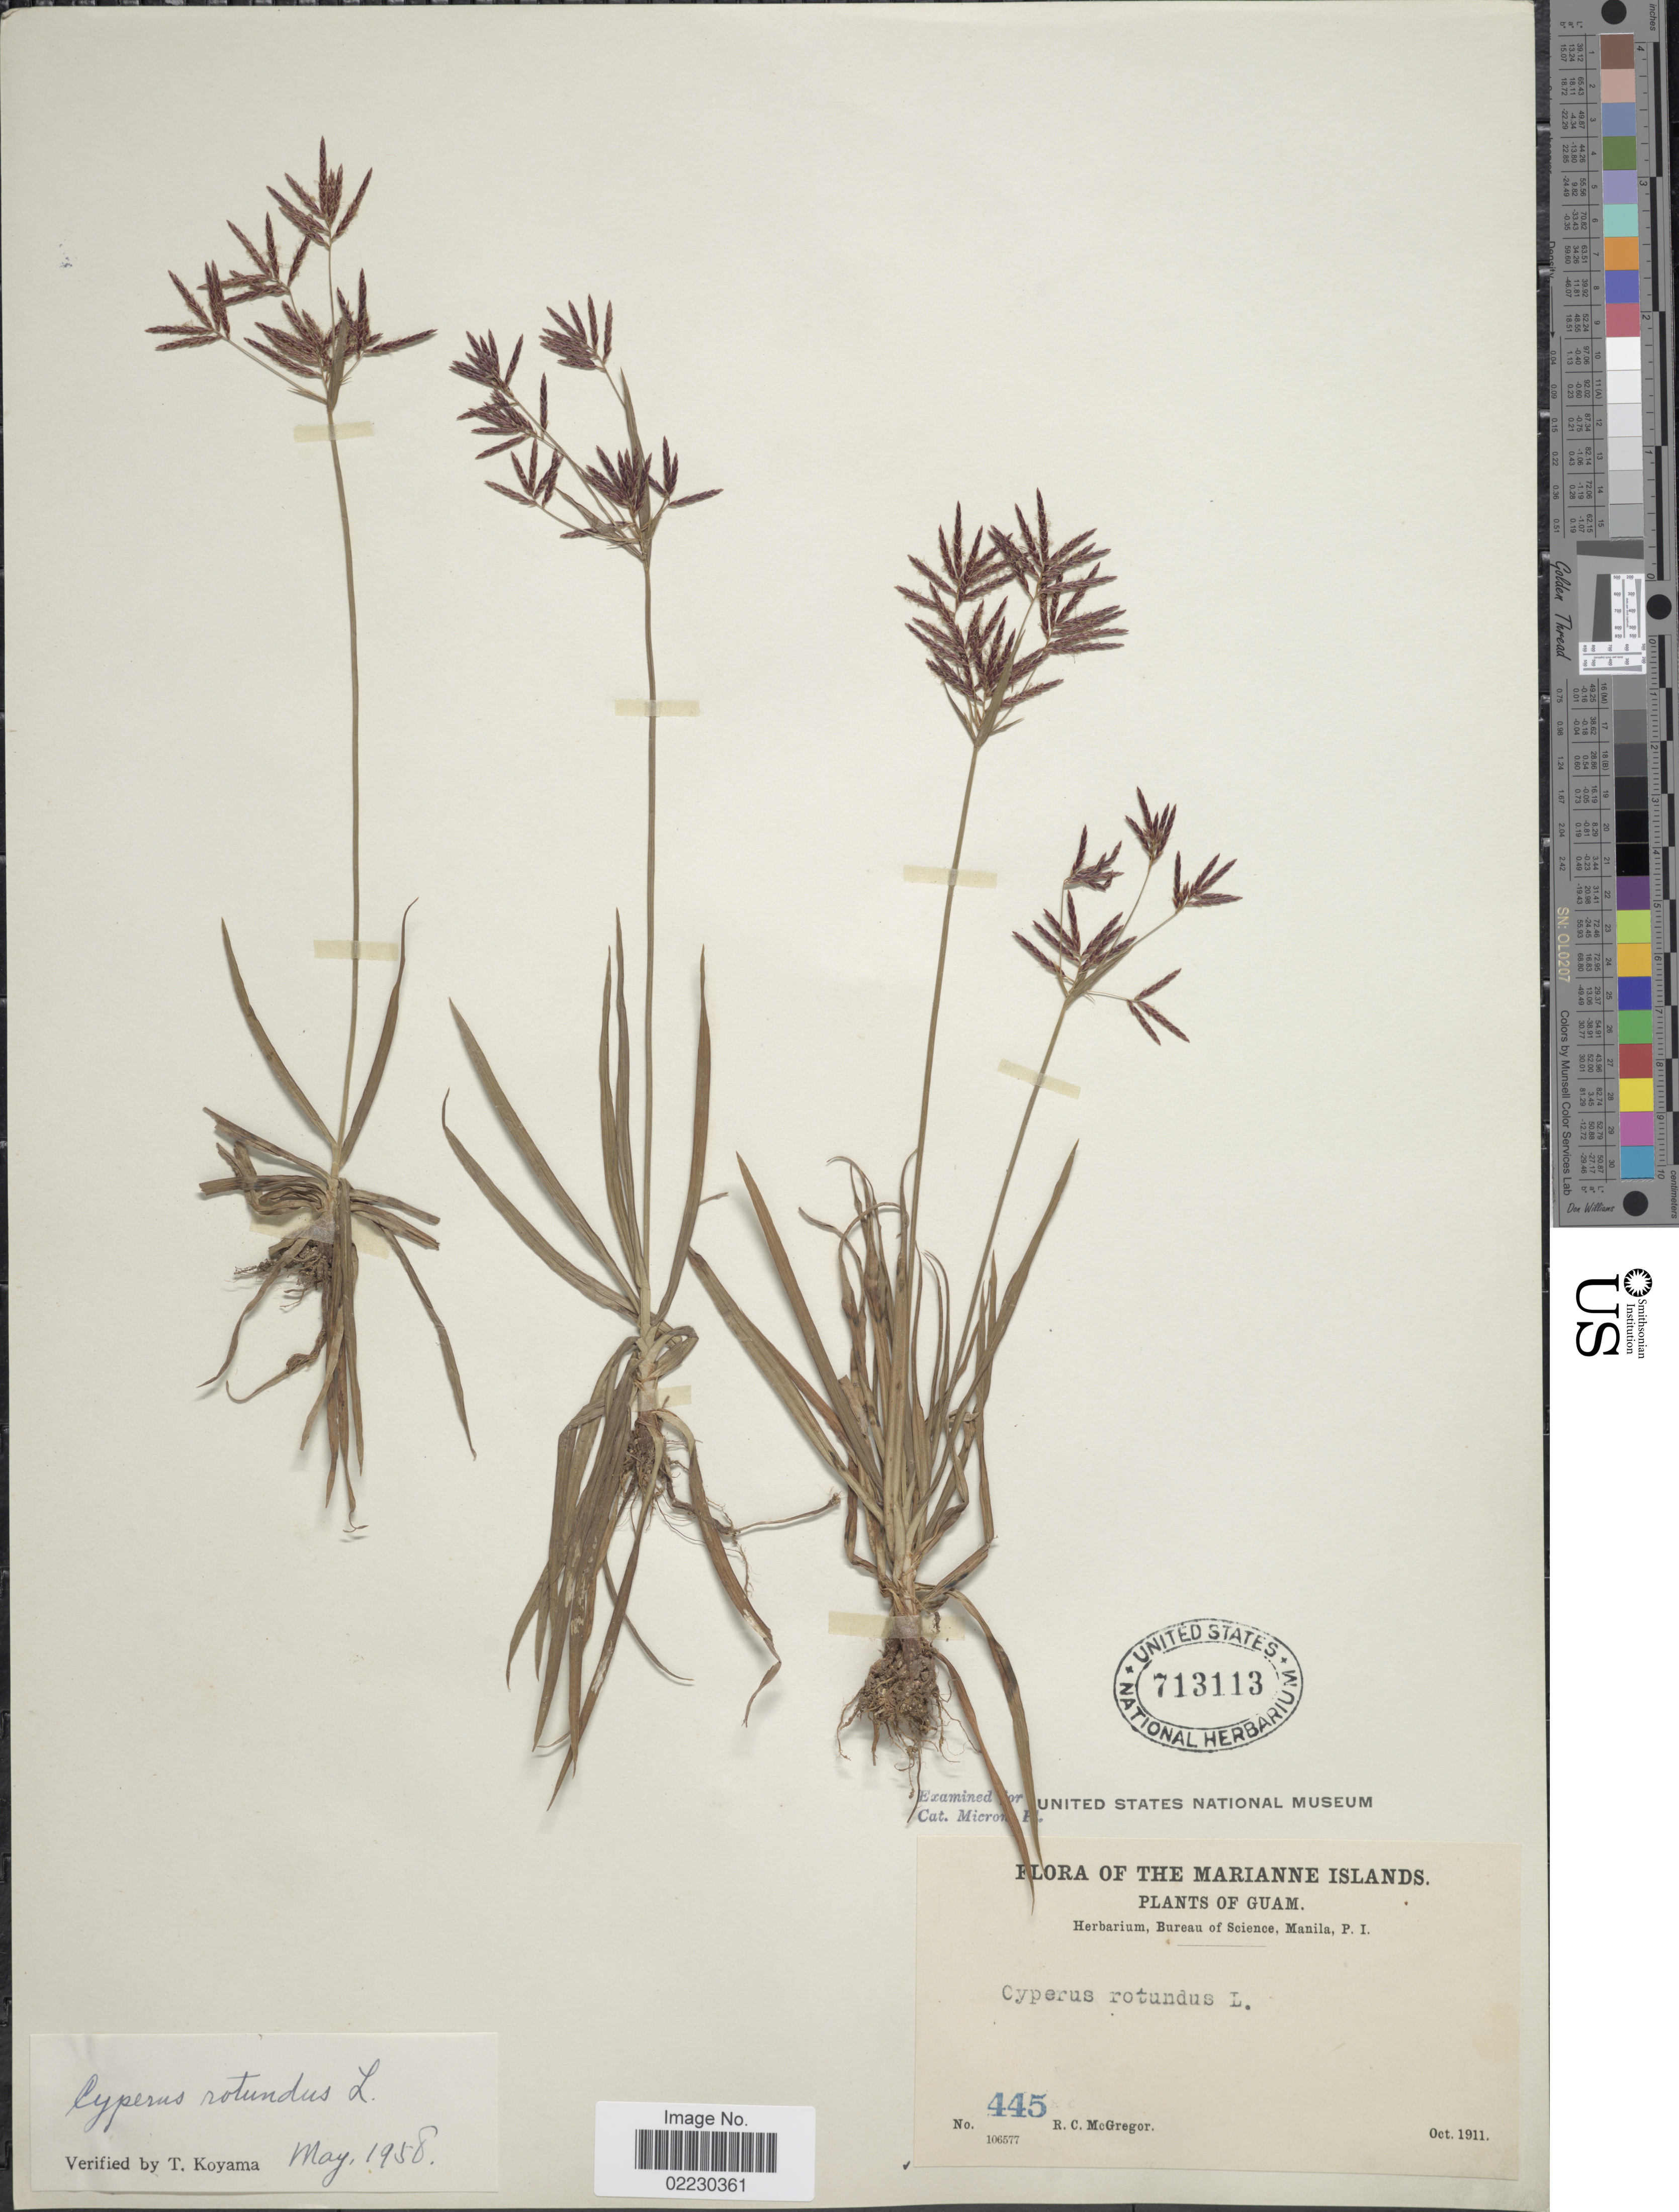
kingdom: Plantae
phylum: Tracheophyta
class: Liliopsida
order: Poales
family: Cyperaceae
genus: Cyperus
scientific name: Cyperus rotundus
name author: L.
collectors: R. C. McGregor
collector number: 445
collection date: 1911-10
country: Guam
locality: Marianne Islands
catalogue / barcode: US 713113